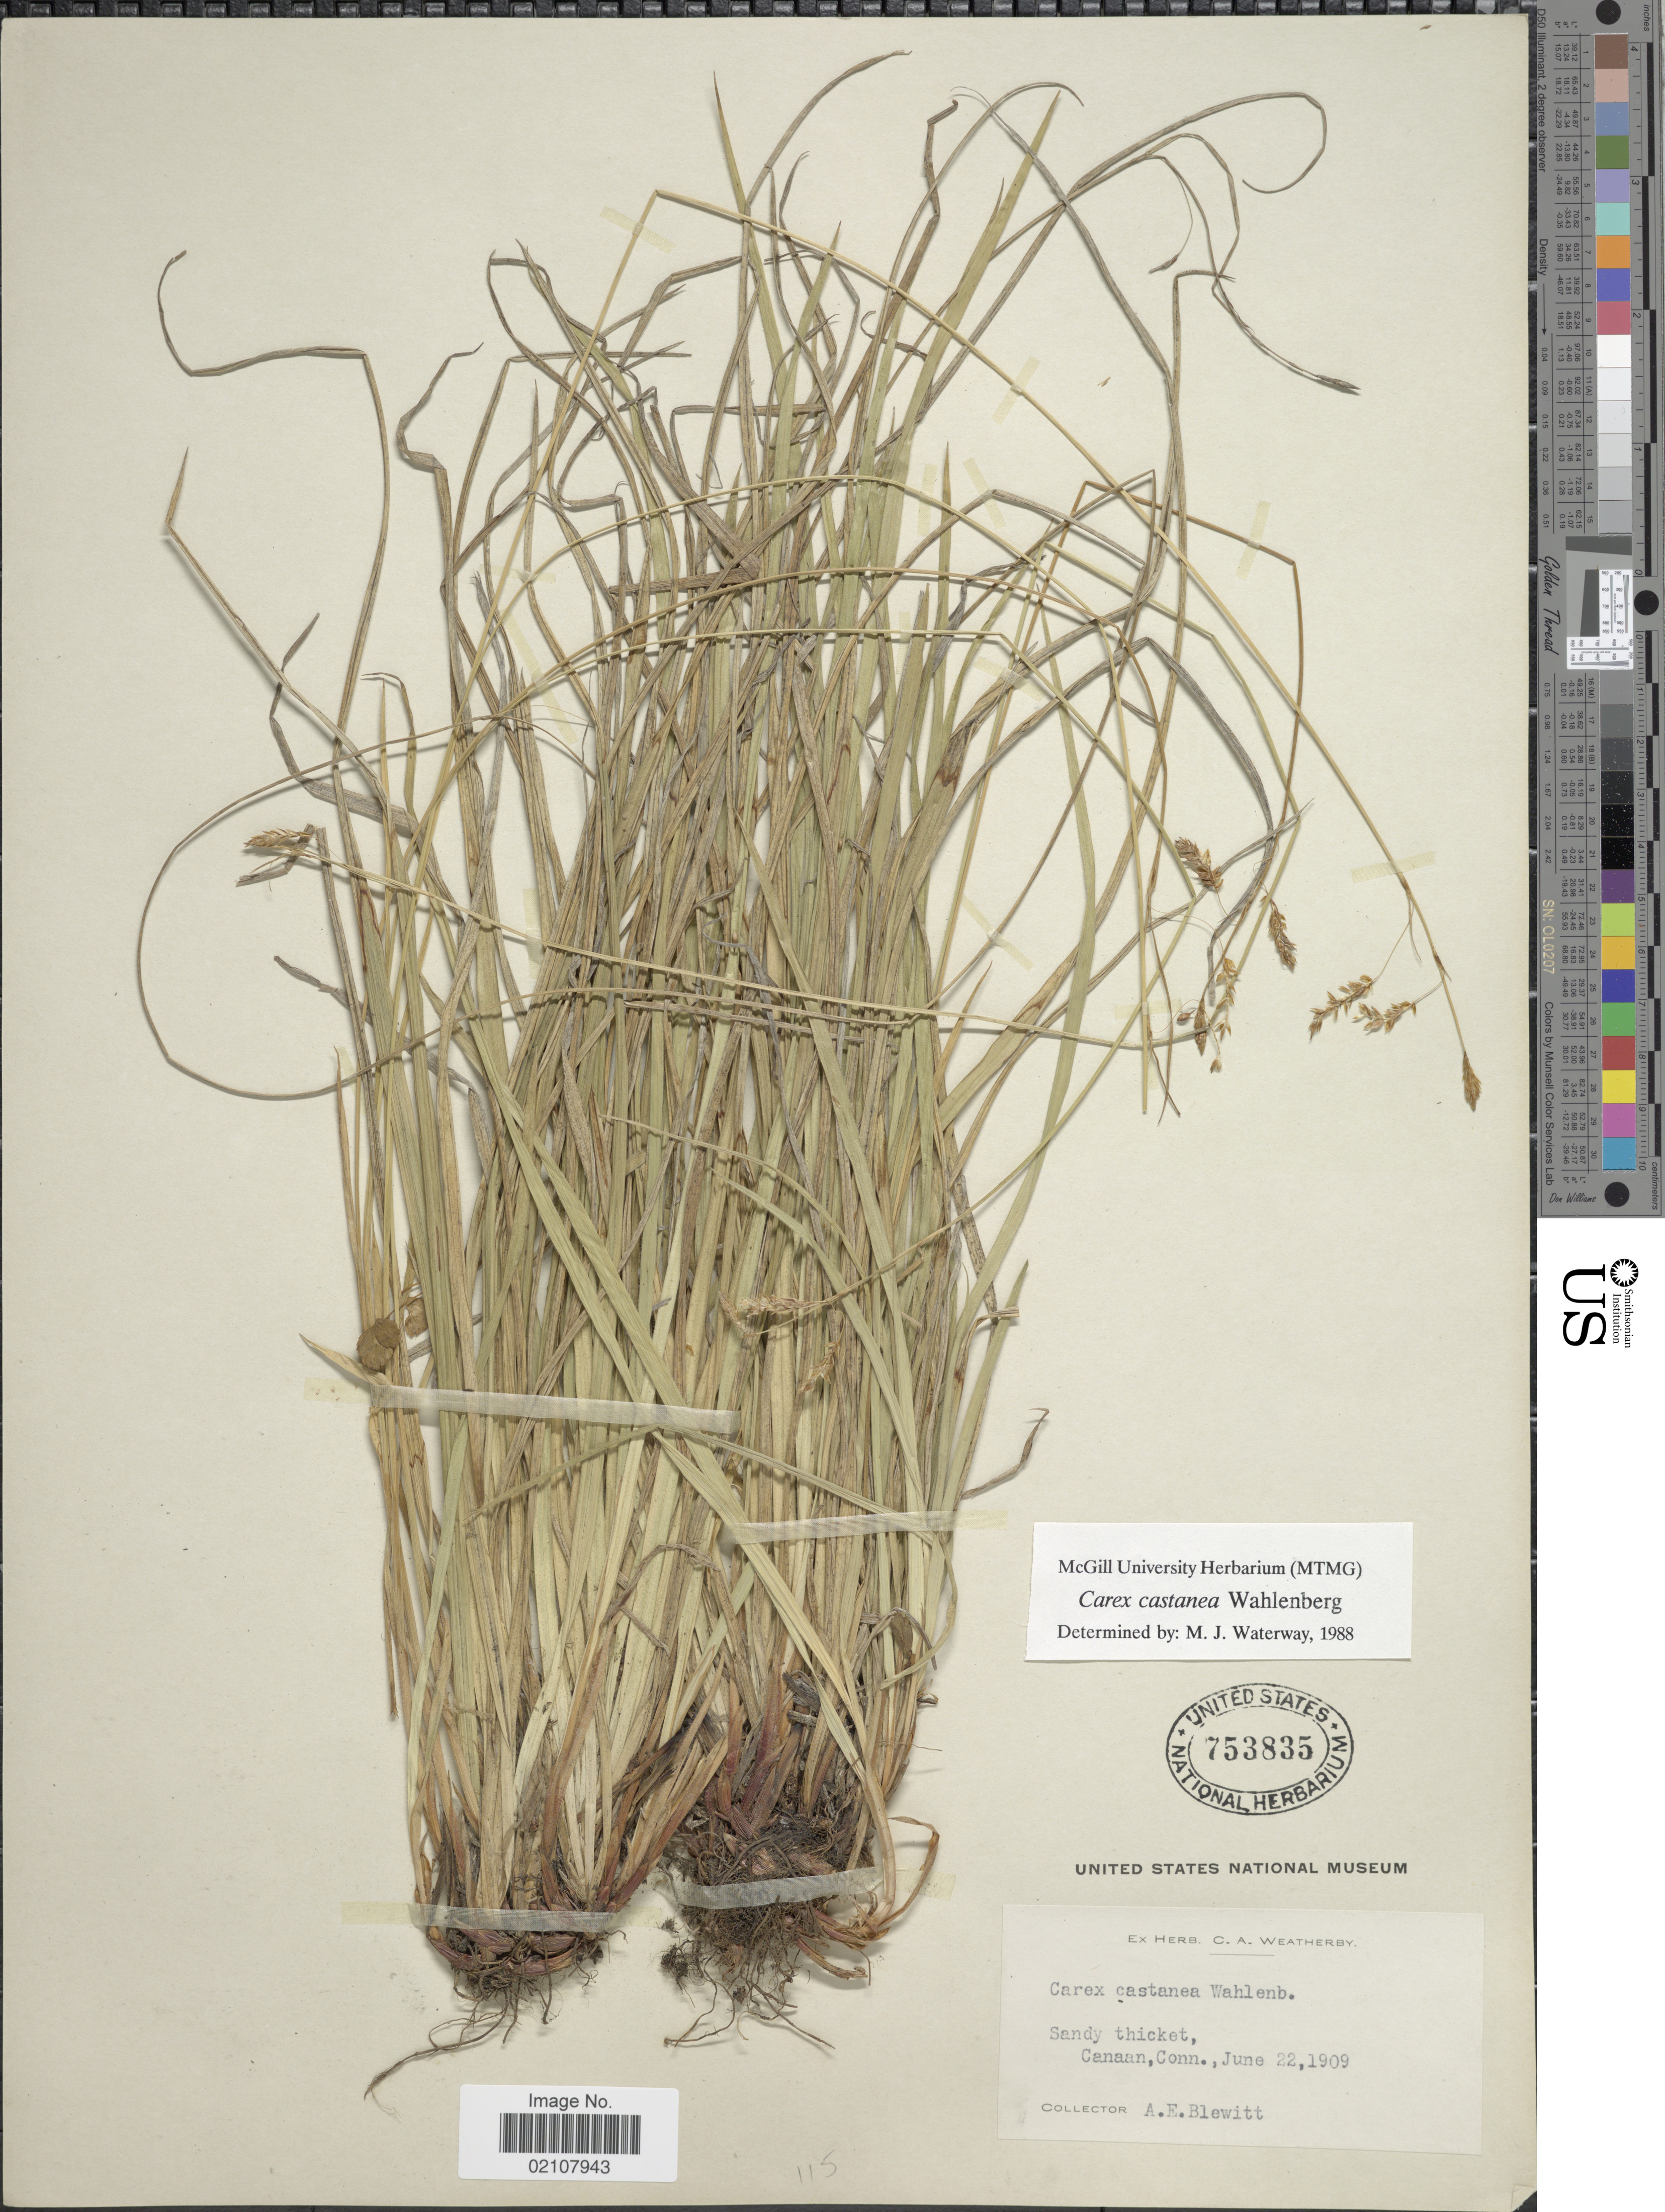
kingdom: Plantae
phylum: Tracheophyta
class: Liliopsida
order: Poales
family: Cyperaceae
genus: Carex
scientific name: Carex castanea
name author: Wahlenb.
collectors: A. Blewitt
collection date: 1909-06-22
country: United States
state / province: Connecticut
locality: Sandy thicket, Canaan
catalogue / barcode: US 753835